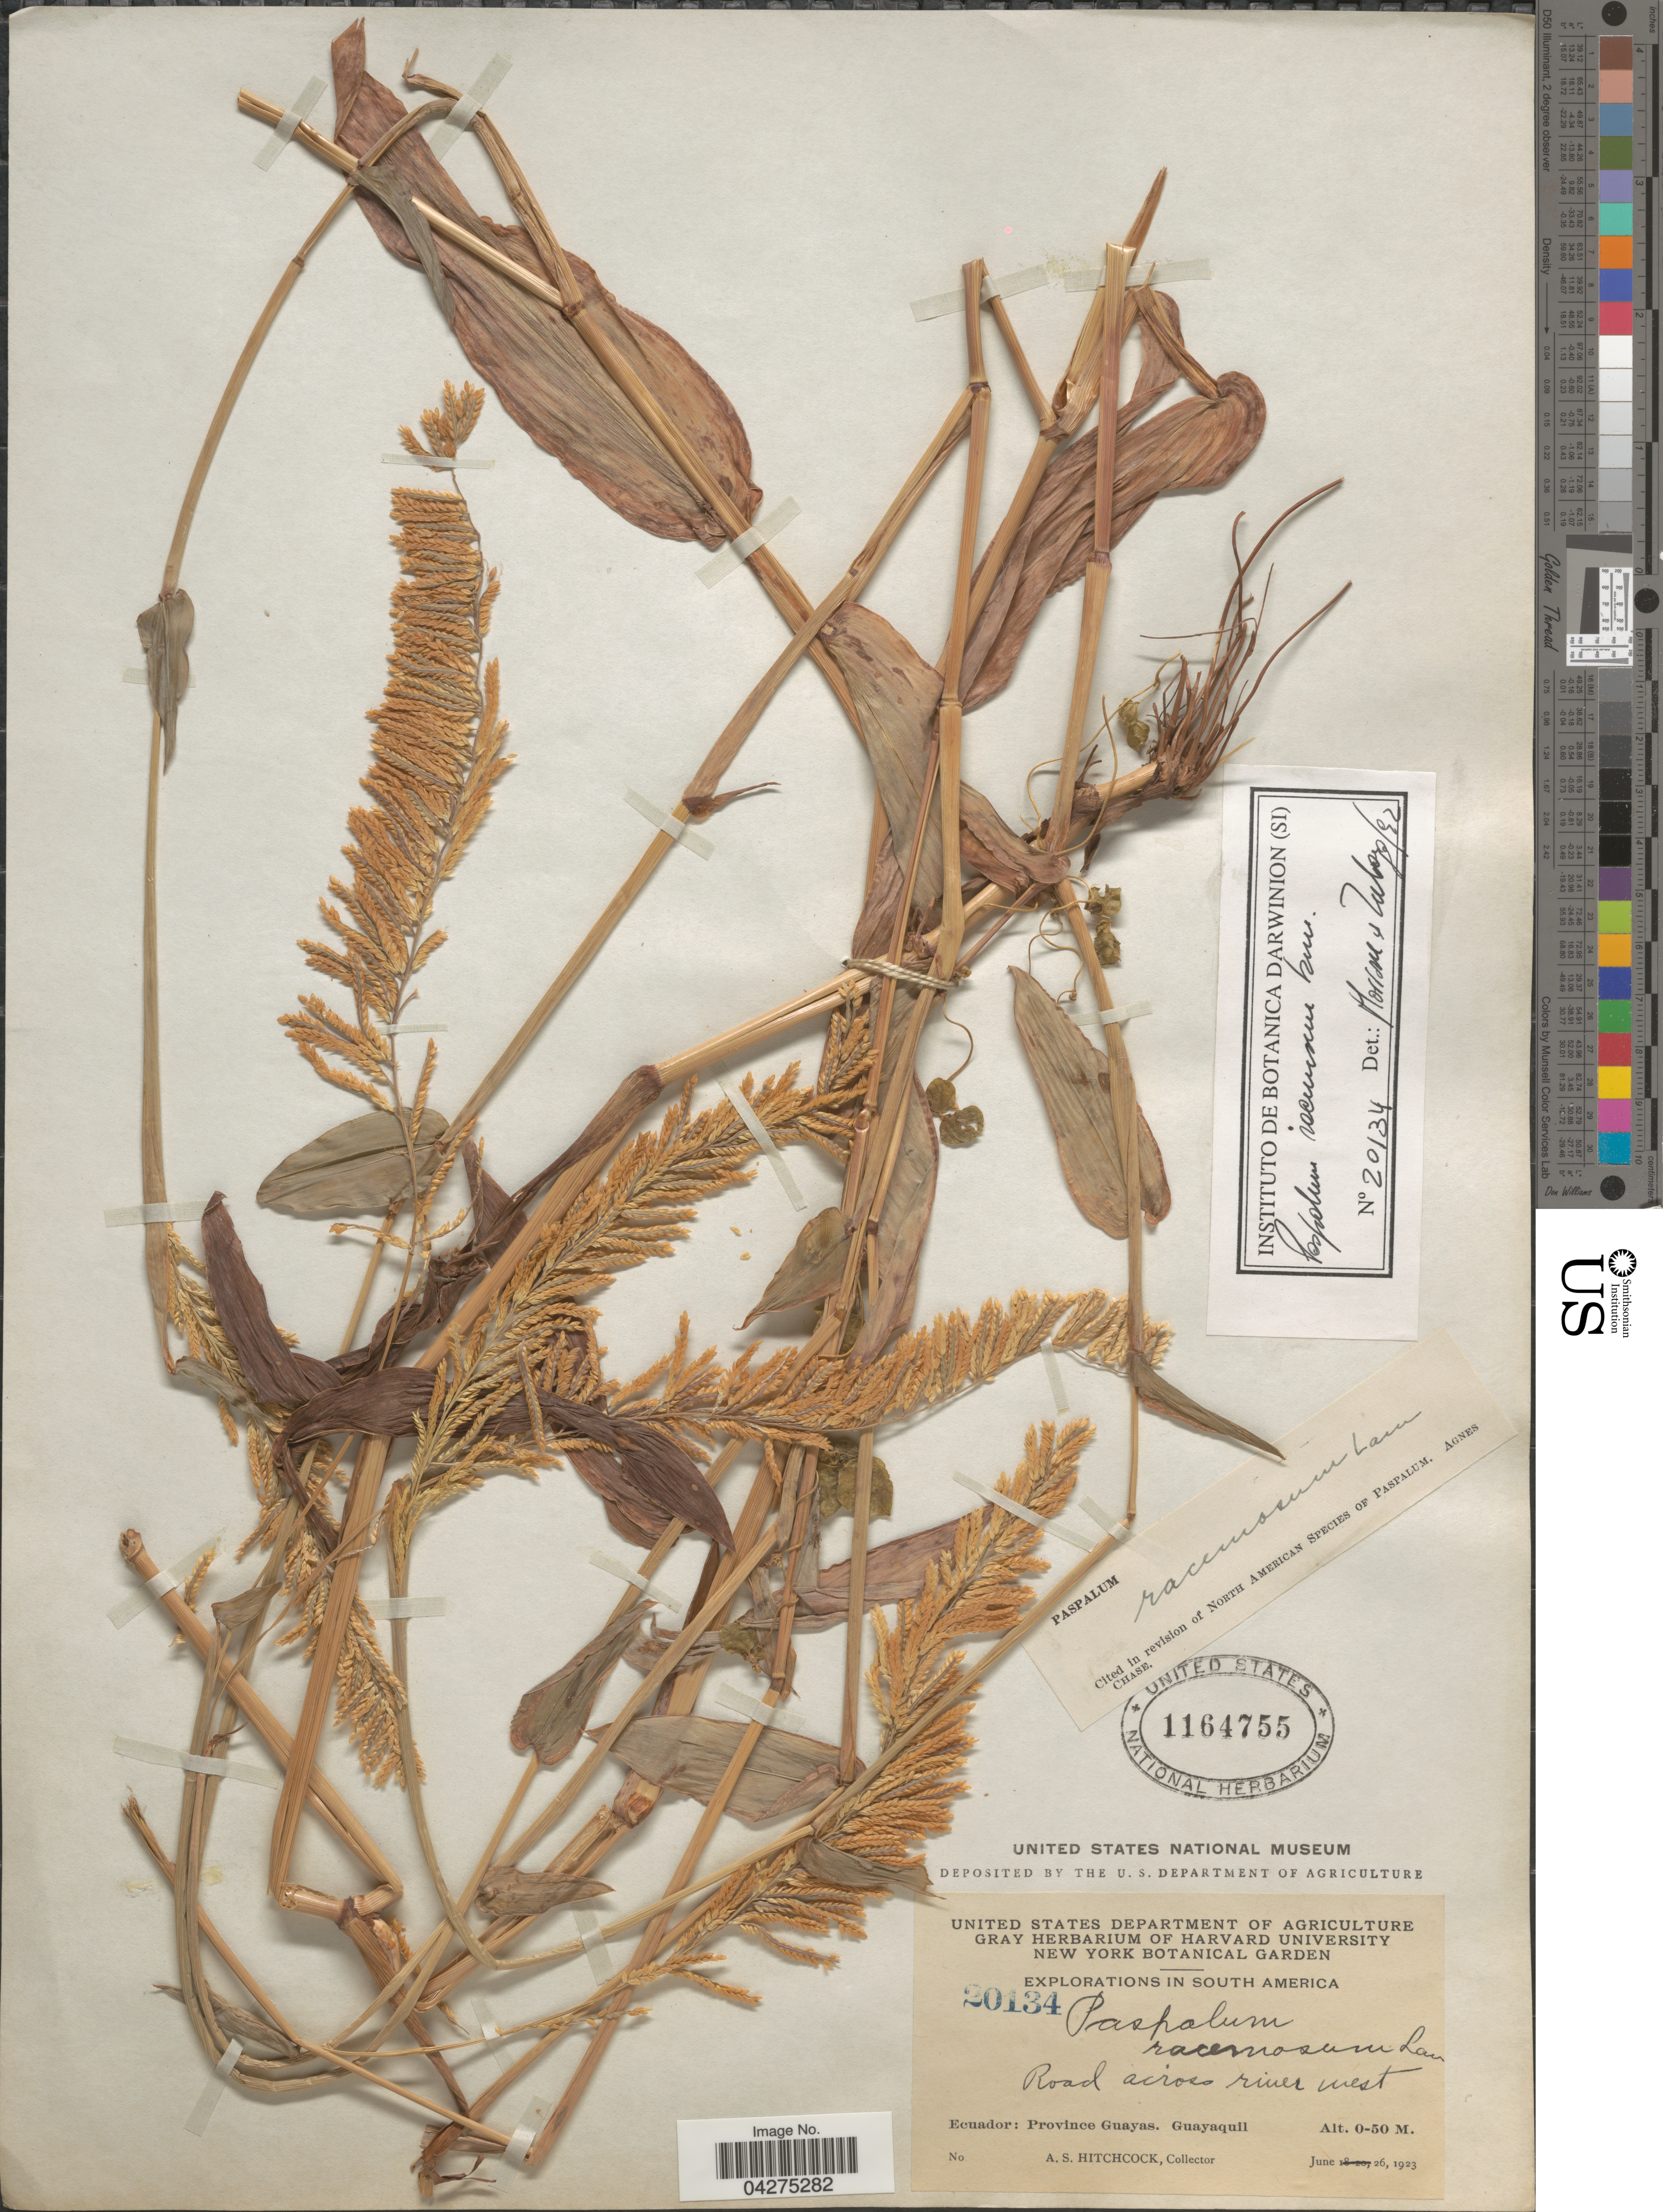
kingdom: Plantae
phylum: Tracheophyta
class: Liliopsida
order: Poales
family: Poaceae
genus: Paspalum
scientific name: Paspalum racemosum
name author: Lam.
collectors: A. S. Hitchcock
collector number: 20134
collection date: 1923-06-26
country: Ecuador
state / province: Guayas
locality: Explorations in South America. Road across river west. Guayaquil.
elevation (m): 0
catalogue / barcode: US 1164755